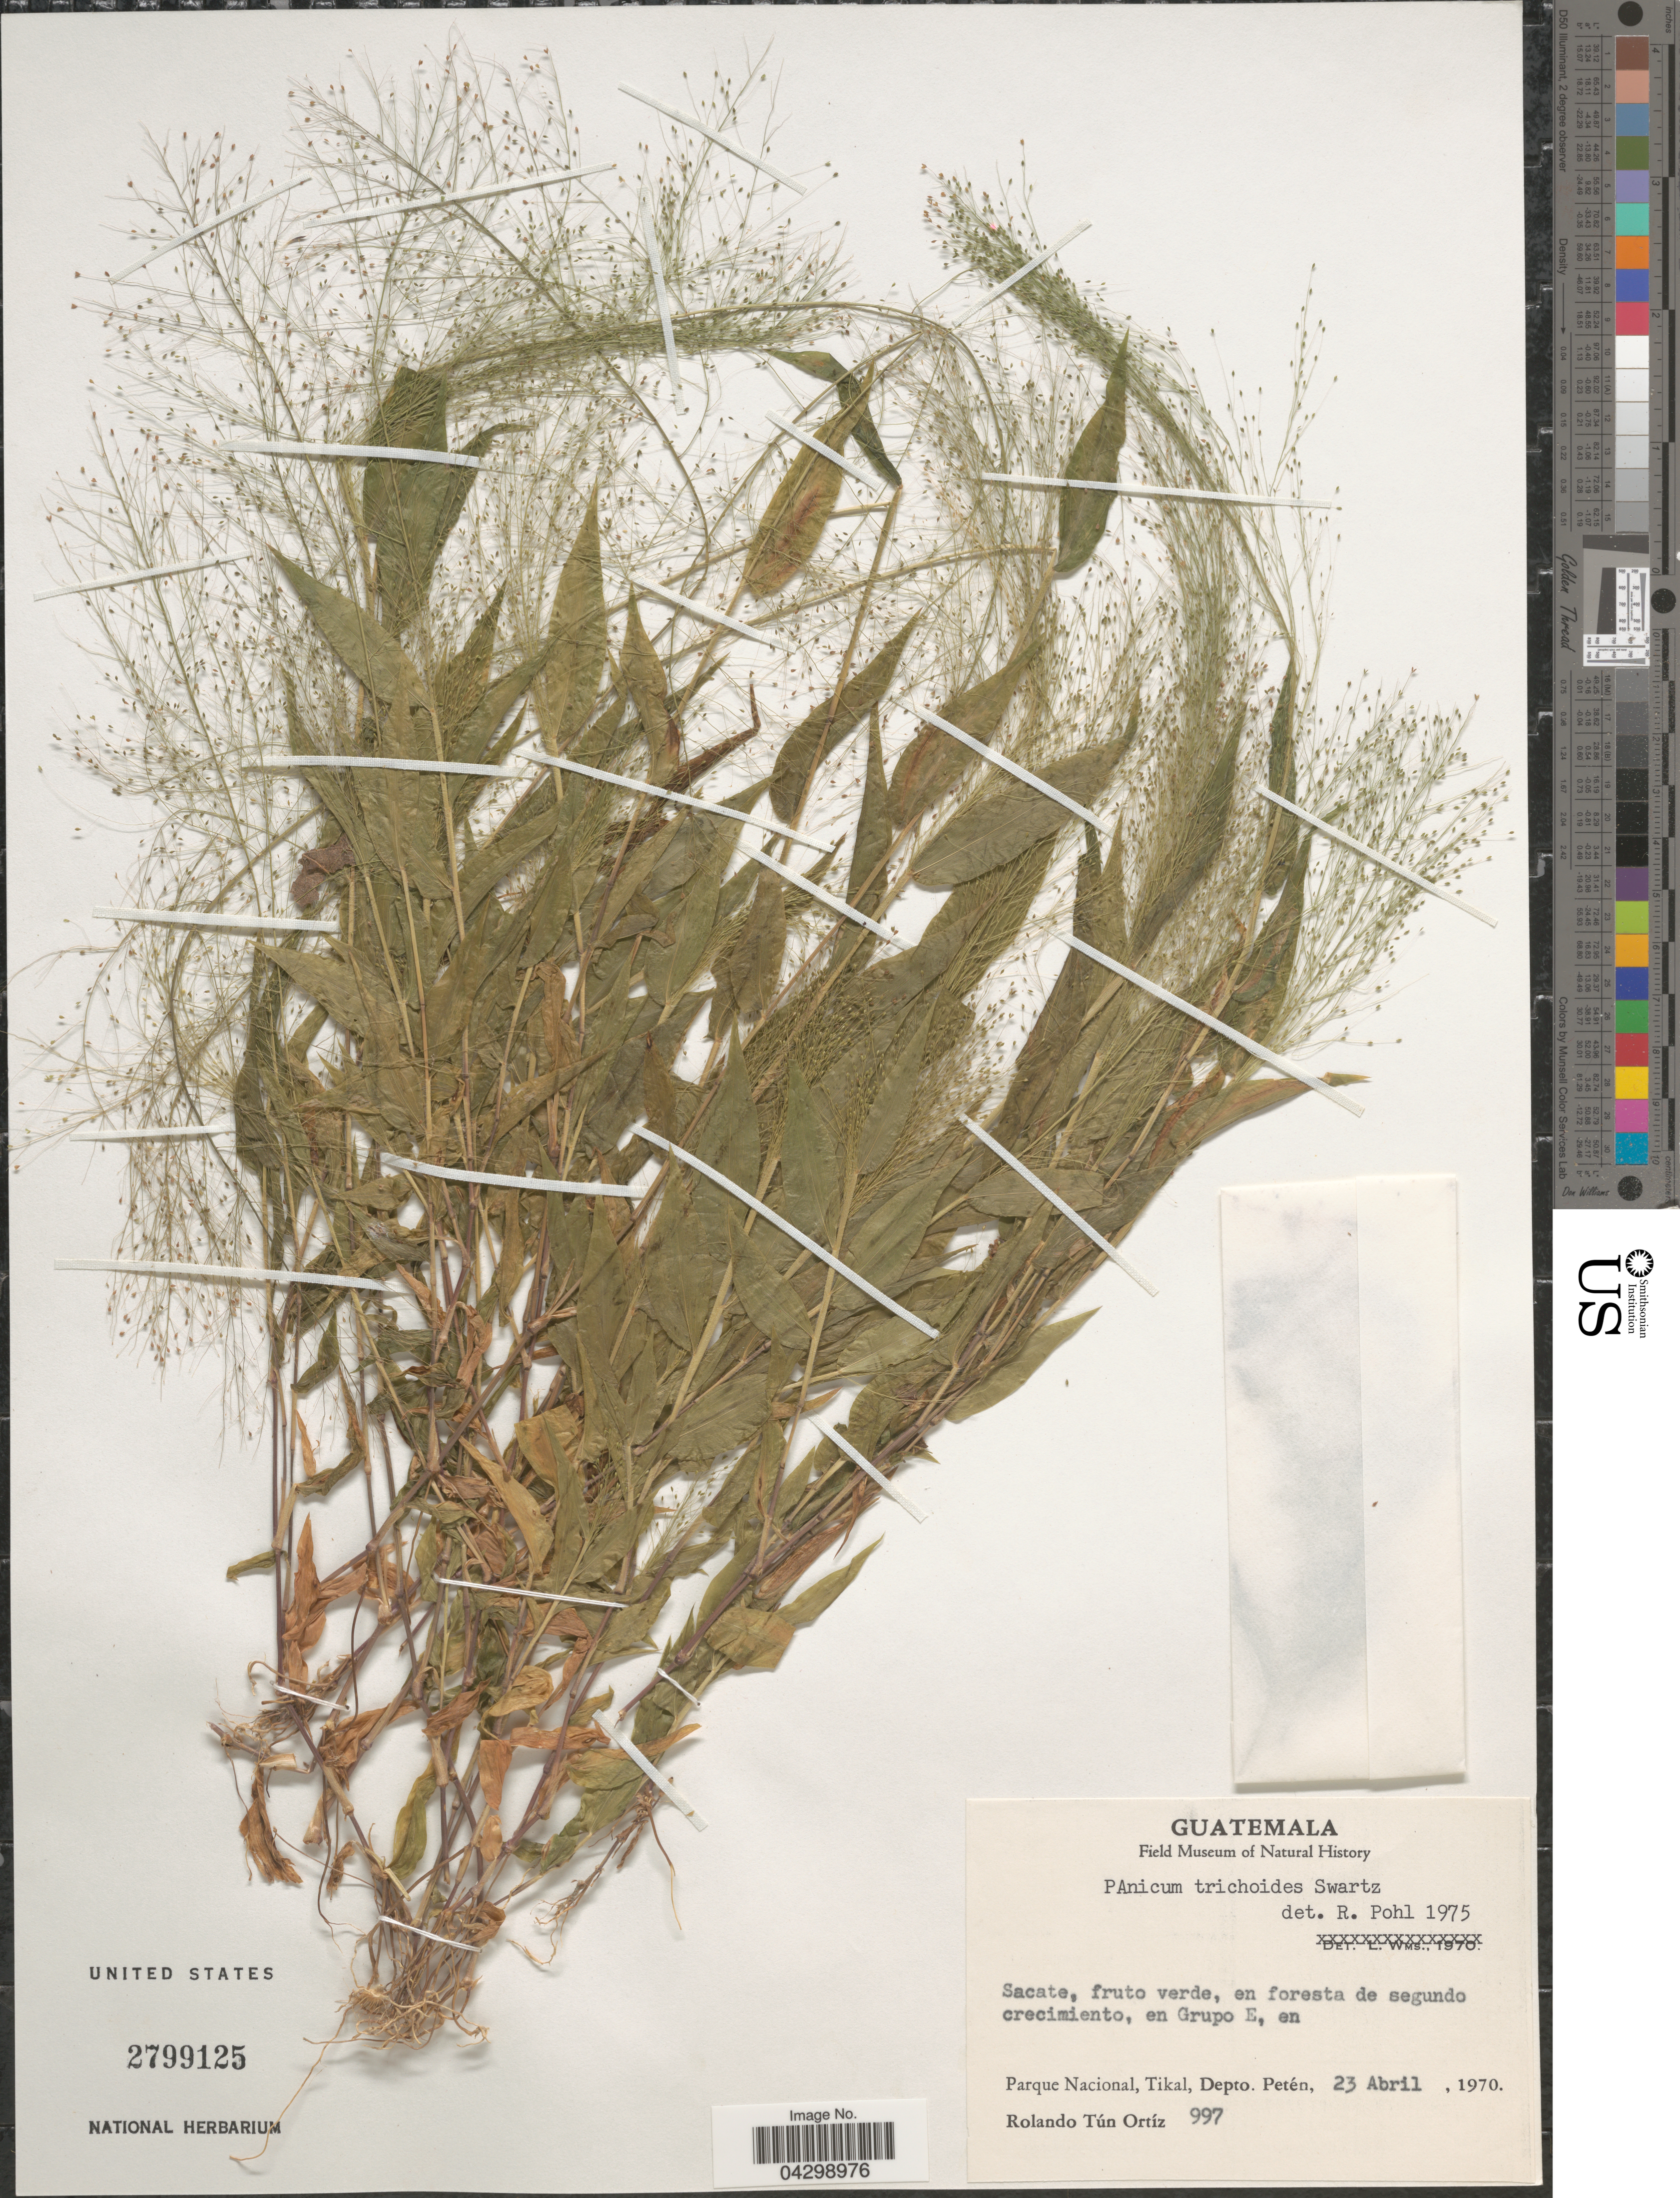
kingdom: Plantae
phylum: Tracheophyta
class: Liliopsida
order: Poales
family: Poaceae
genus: Panicum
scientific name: Panicum trichoides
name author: Sw.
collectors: R. T. Ortíz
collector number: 997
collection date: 1970-04-23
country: Guatemala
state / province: El Peten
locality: En foresta de segundo crecimiento, en Grupo E, en Parque Nacional, Tikal, Depto. Petén.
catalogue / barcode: US 2799125